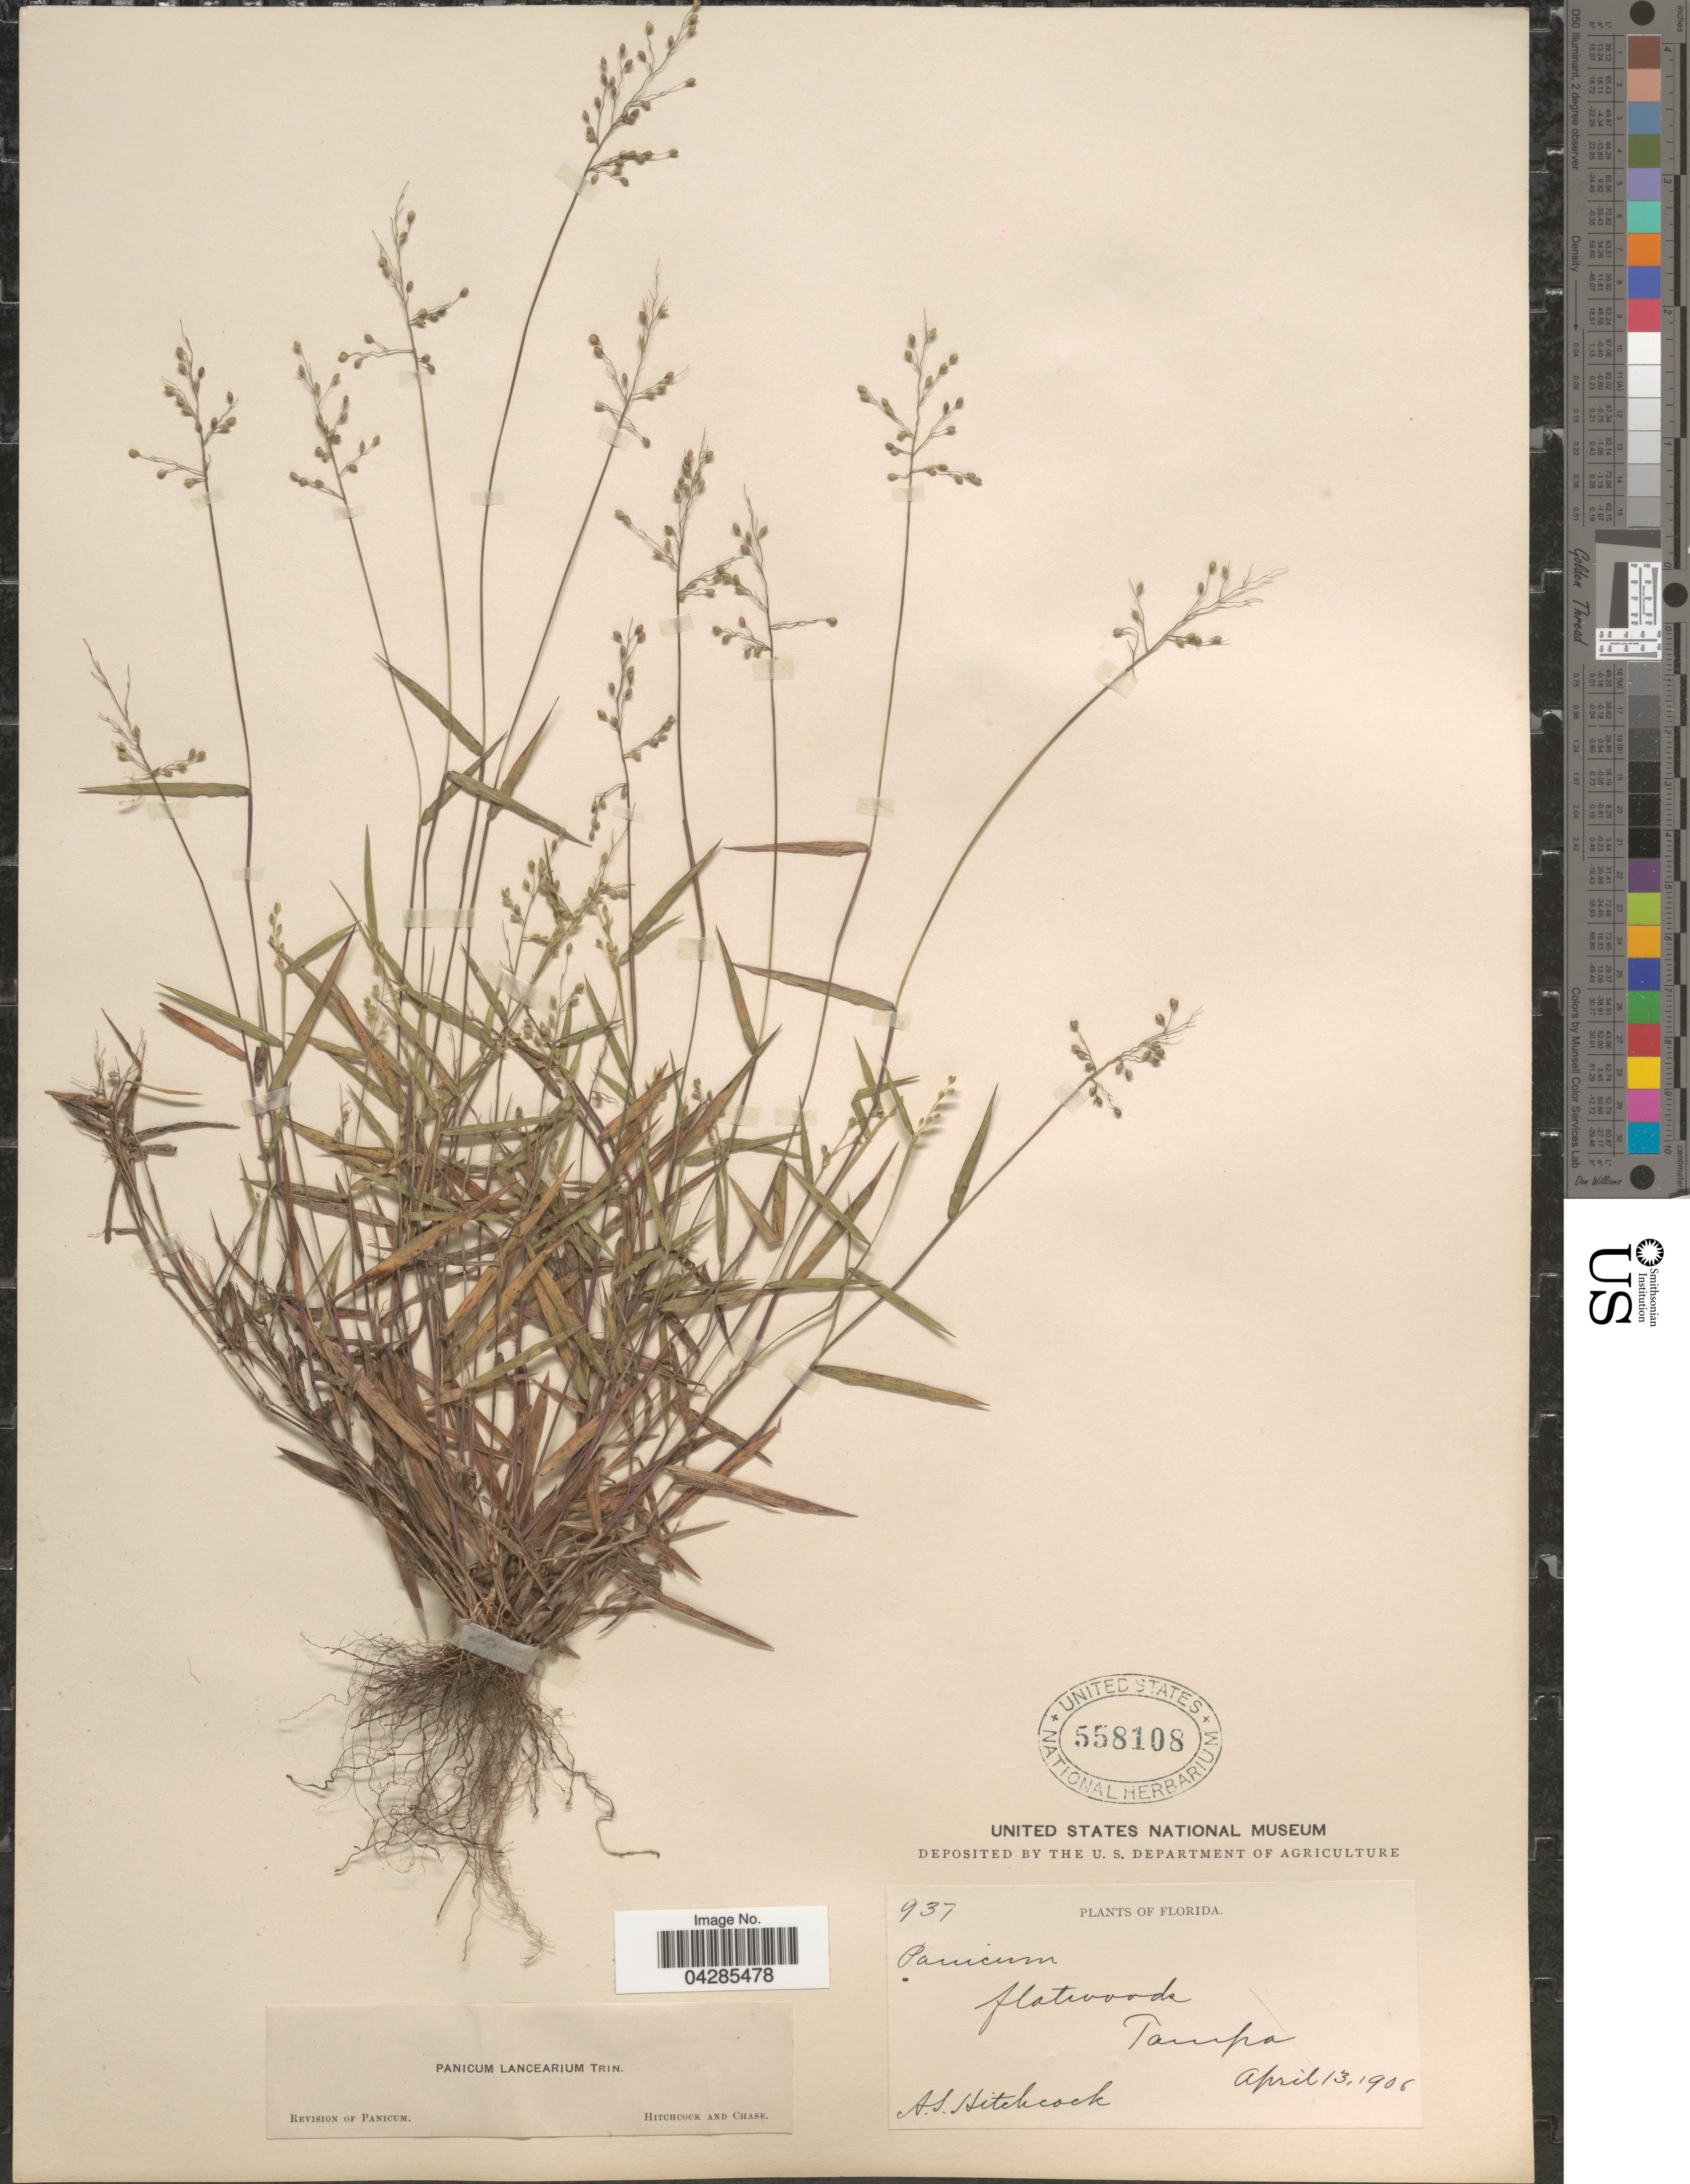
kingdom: Plantae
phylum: Tracheophyta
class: Liliopsida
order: Poales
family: Poaceae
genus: Dichanthelium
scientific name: Dichanthelium portoricense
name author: (Desv. ex Ham.) B.F. Hansen & Wunderlin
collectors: A. S. Hitchcock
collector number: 937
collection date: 1906-04-13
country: United States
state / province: Florida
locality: Flatwoods. Tampa.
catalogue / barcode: US 558108